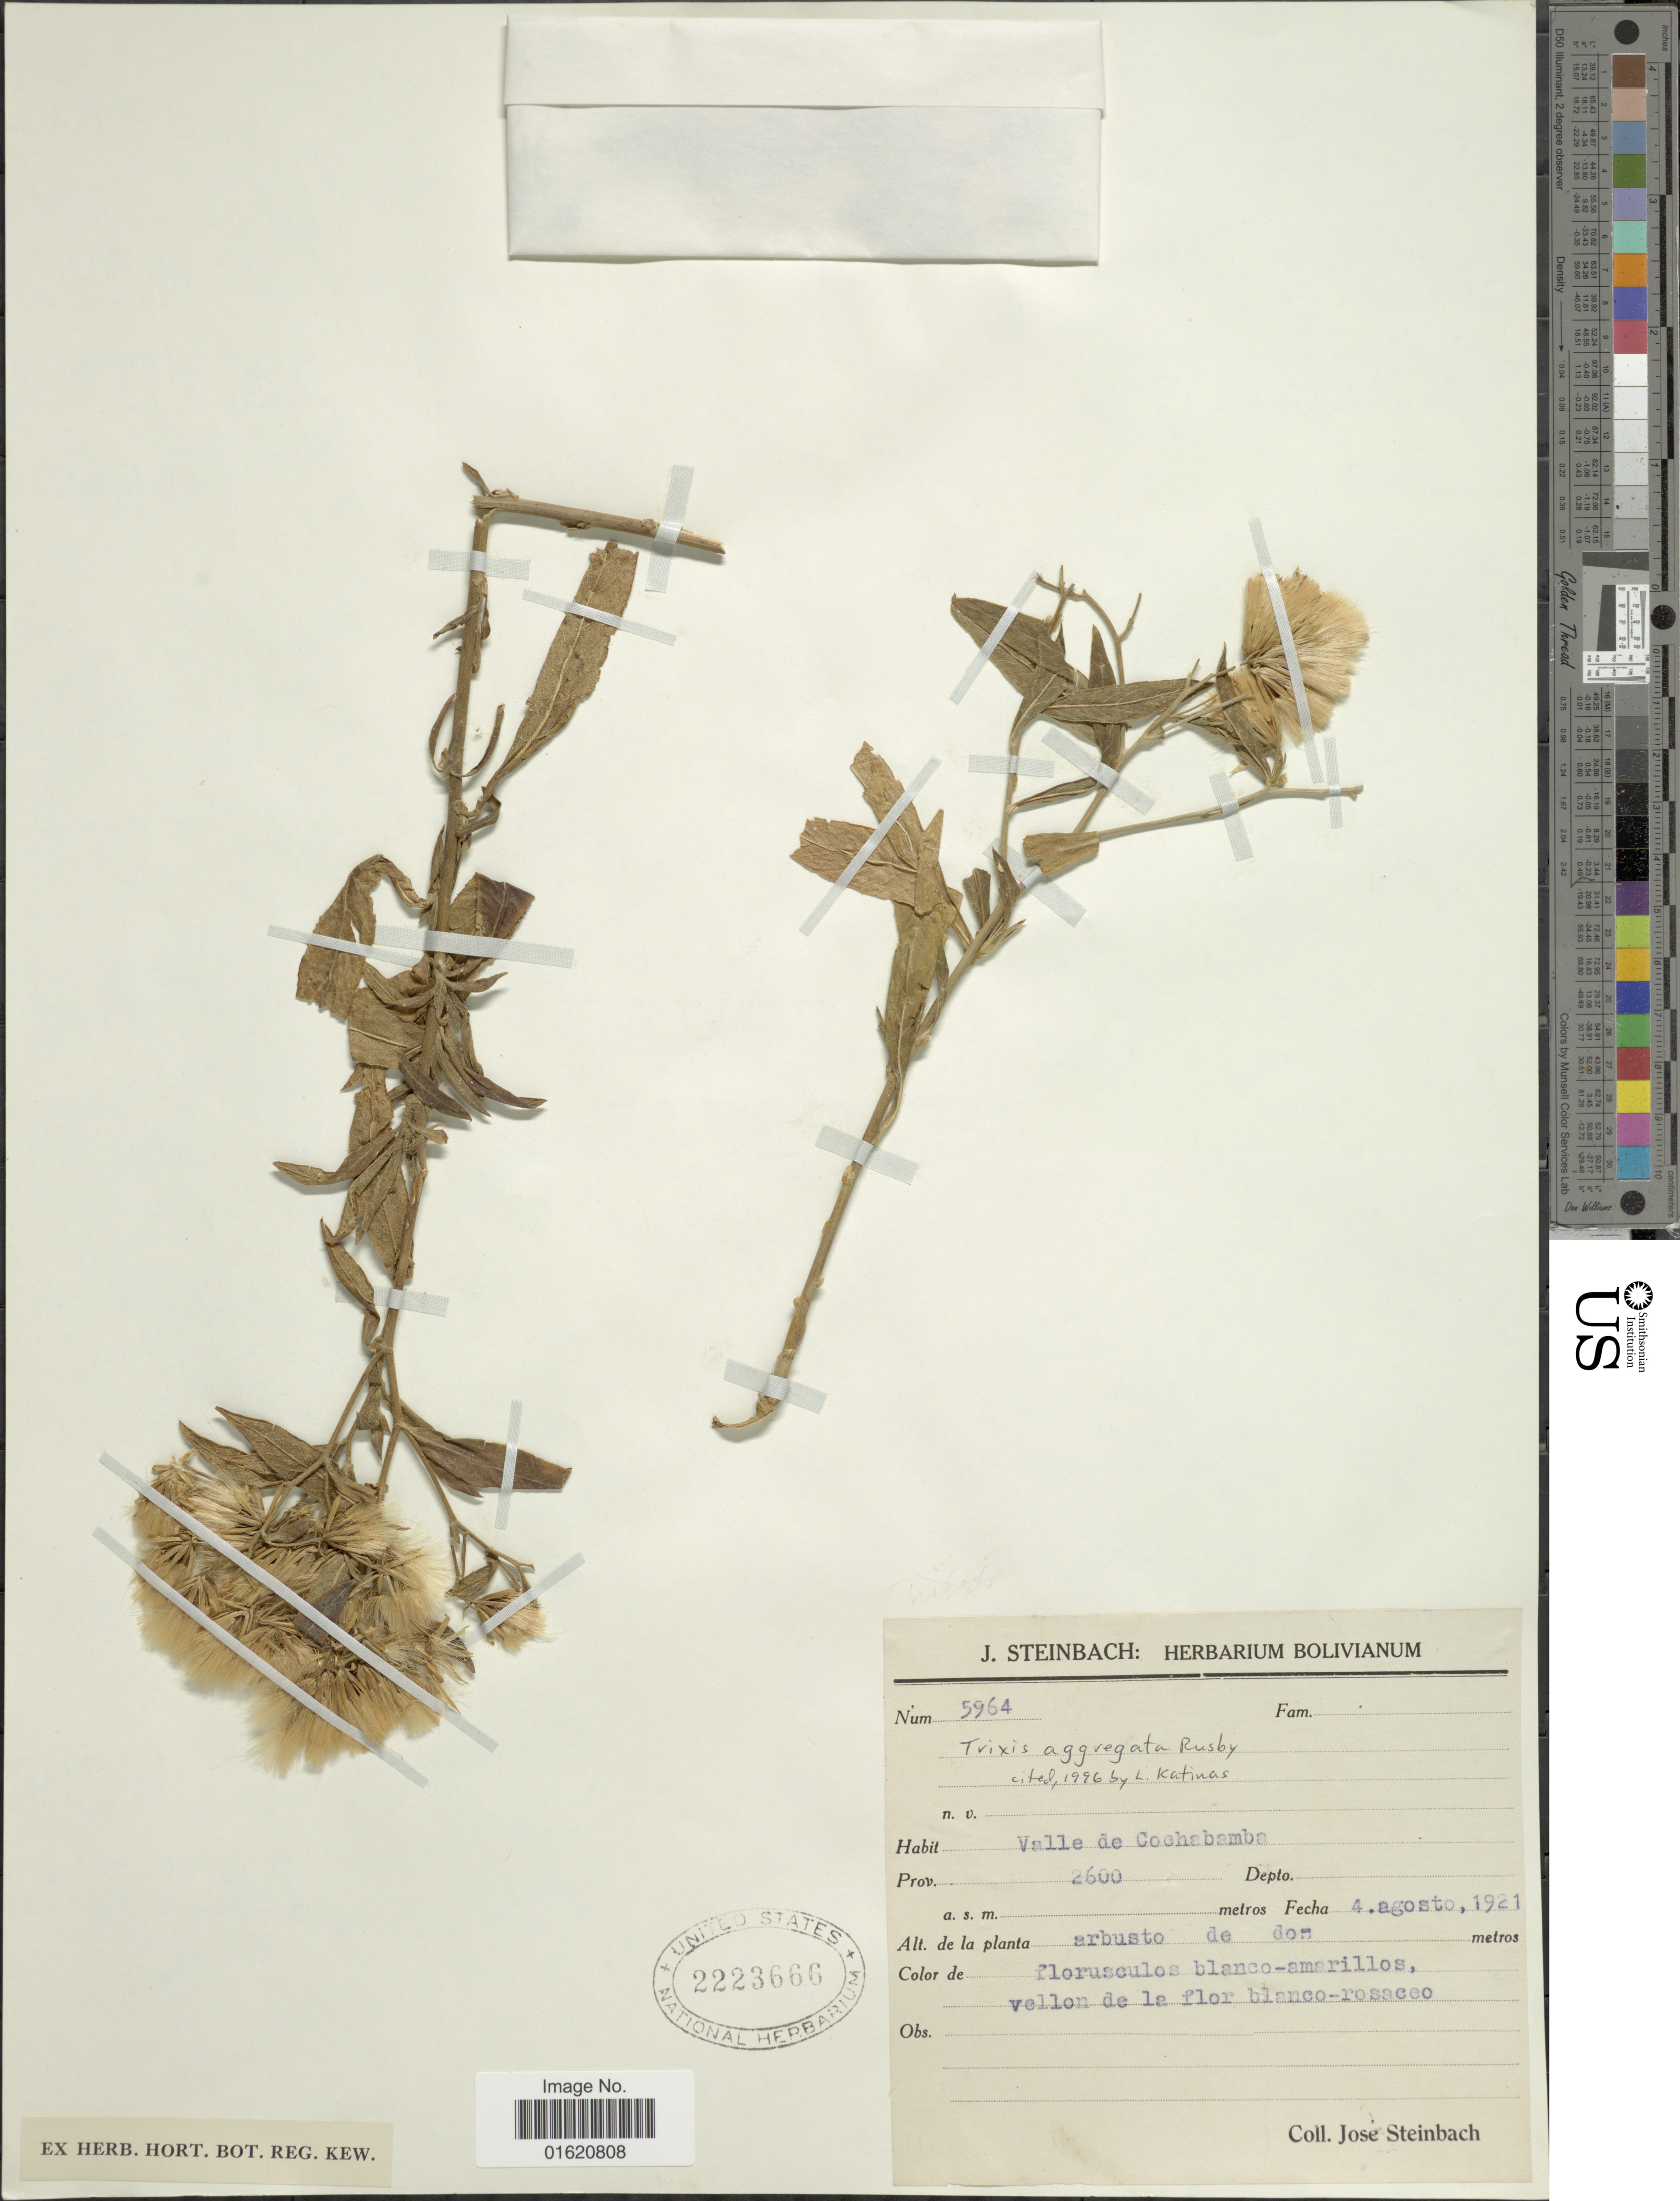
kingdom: Plantae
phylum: Tracheophyta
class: Magnoliopsida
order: Asterales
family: Asteraceae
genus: Trixis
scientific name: Trixis aggregata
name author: Rusby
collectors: J. Steinbach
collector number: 5964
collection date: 1921-08-04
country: Bolivia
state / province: Cochabamba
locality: Valle de Cochabamba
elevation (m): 2600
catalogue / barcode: US 2223666